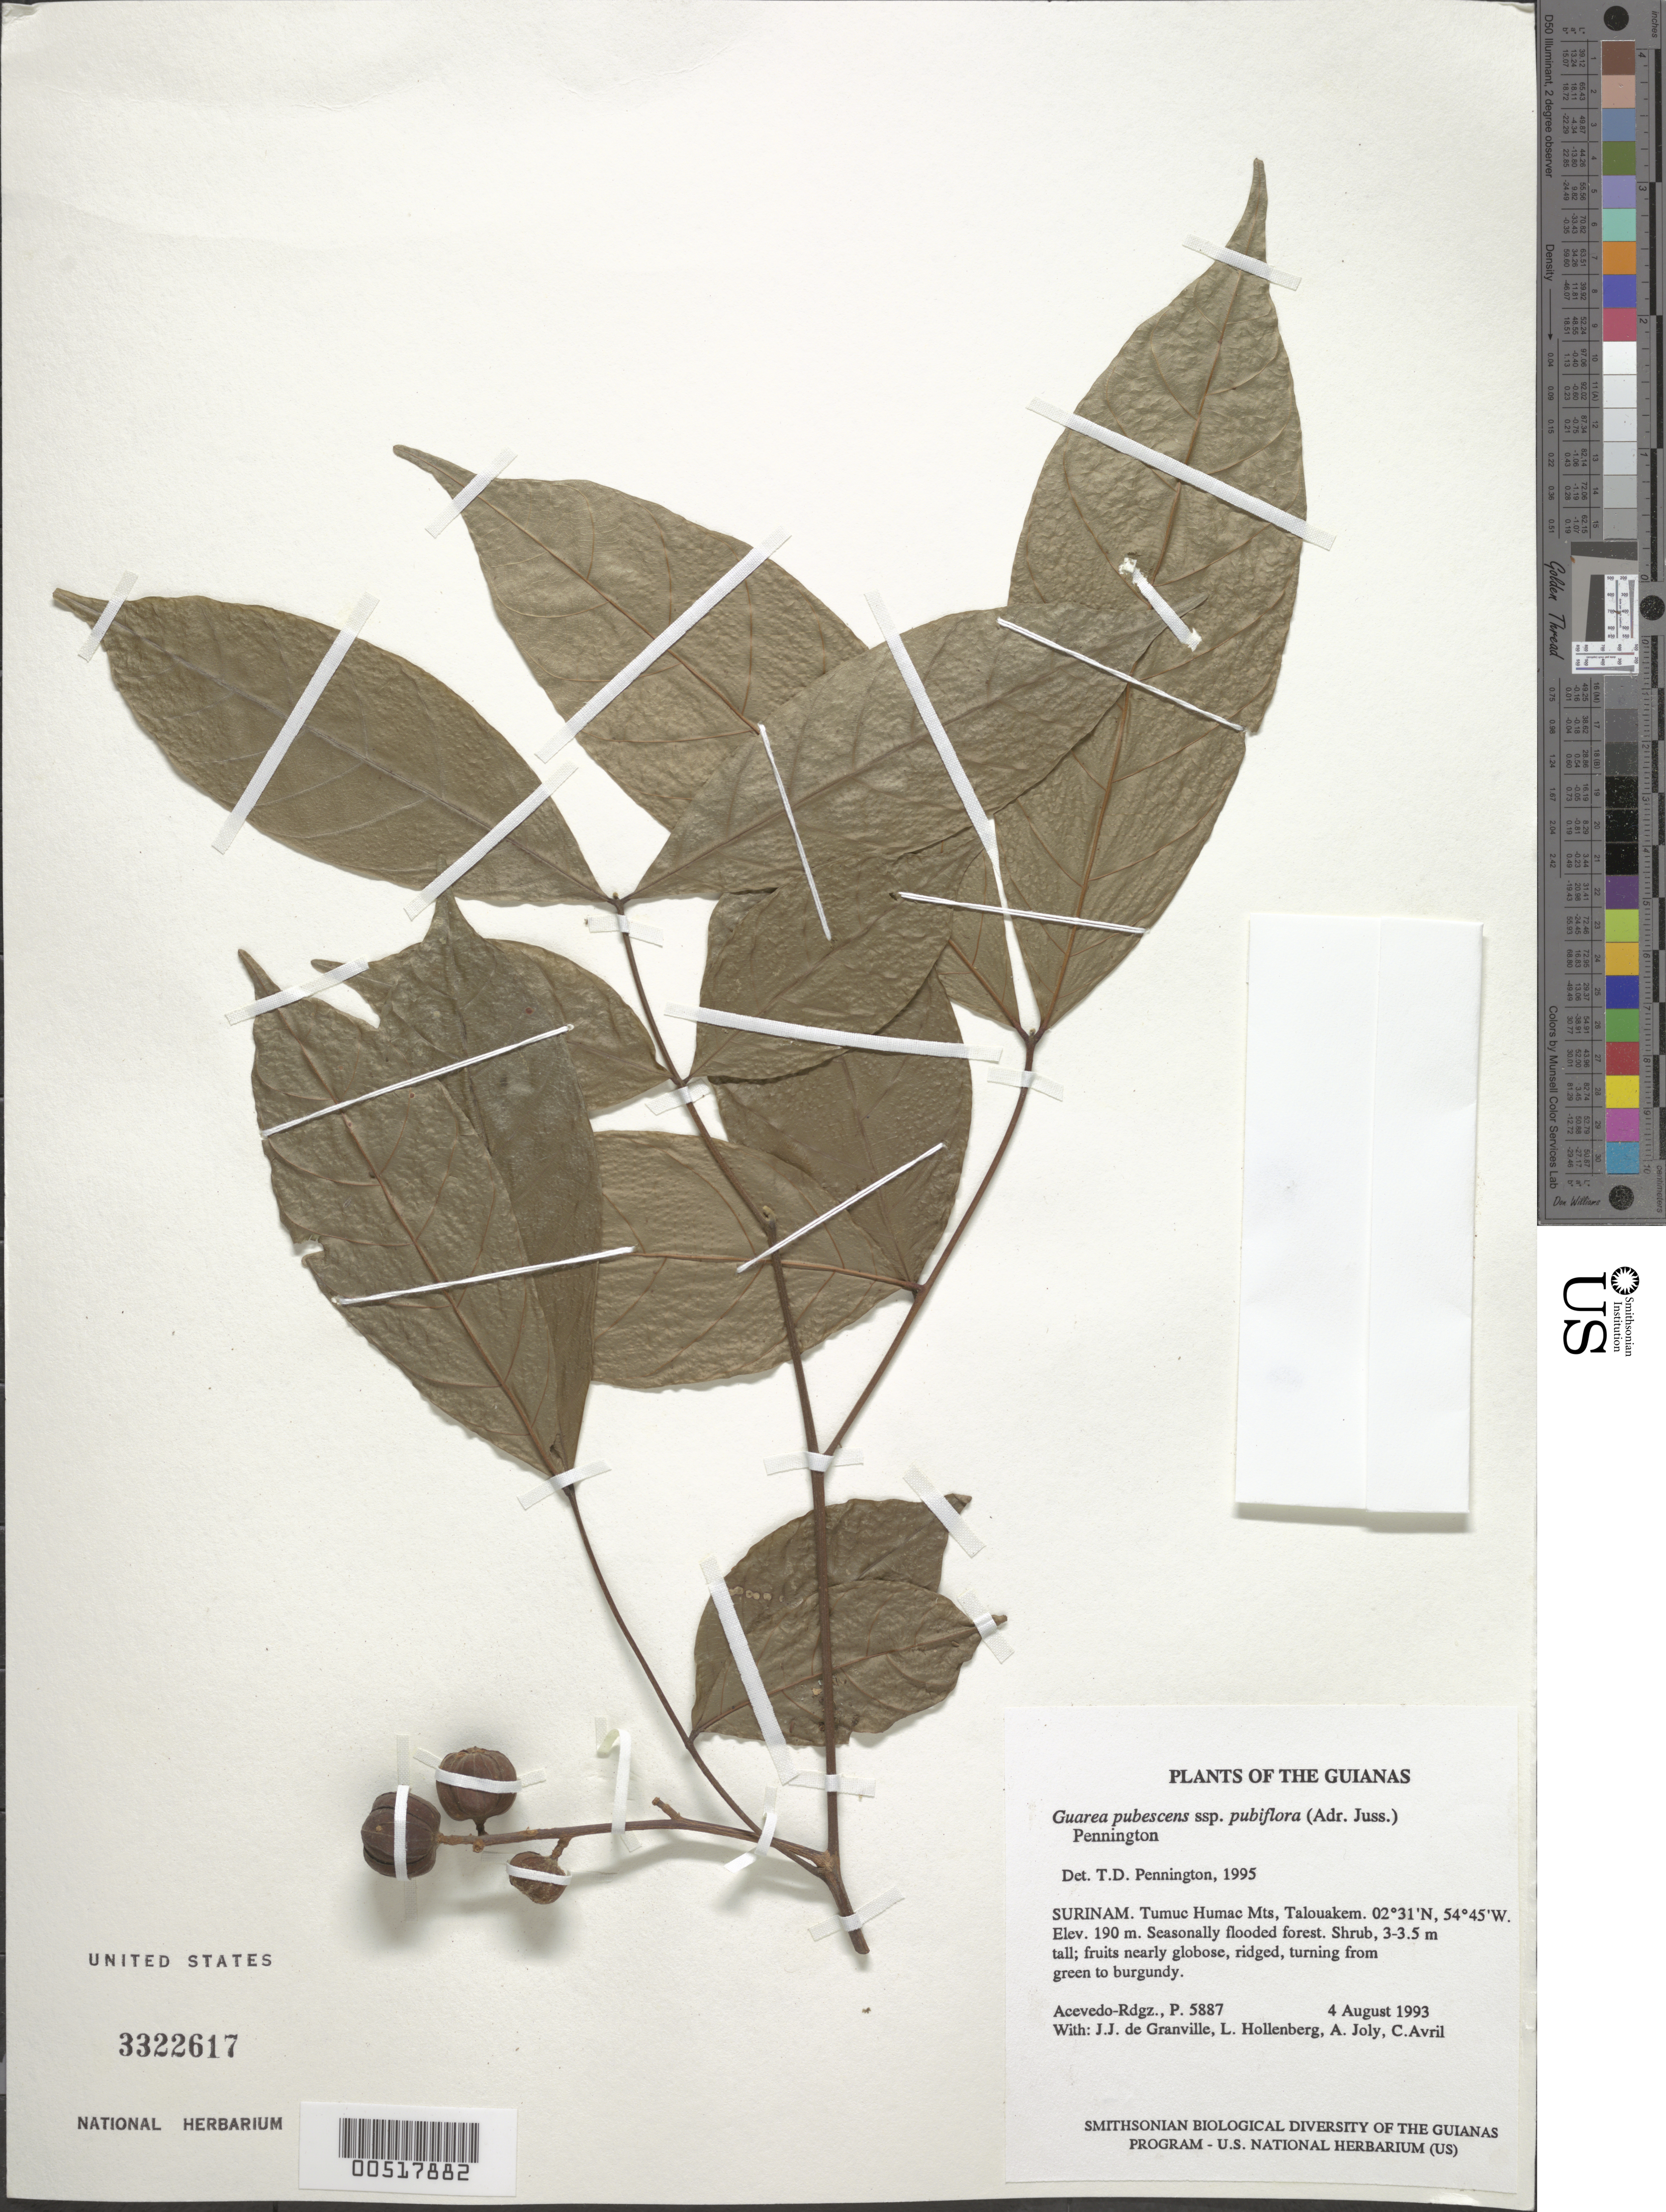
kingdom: Plantae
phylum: Tracheophyta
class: Magnoliopsida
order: Sapindales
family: Meliaceae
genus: Guarea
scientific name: Guarea pubescens subsp. pubiflora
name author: (J. Juss.) T.D. Penn.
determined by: Pennington, T. D., (K)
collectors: P. Acevedo-Rodr., J.-J. de Granville, A. Joly & L. Hollenberg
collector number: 5887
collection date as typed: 04 Aug 1993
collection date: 1993-08-04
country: Suriname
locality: Tumuc Humac Mts, Talouakem.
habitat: Seasonally flooded forest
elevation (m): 190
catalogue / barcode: US 3322617